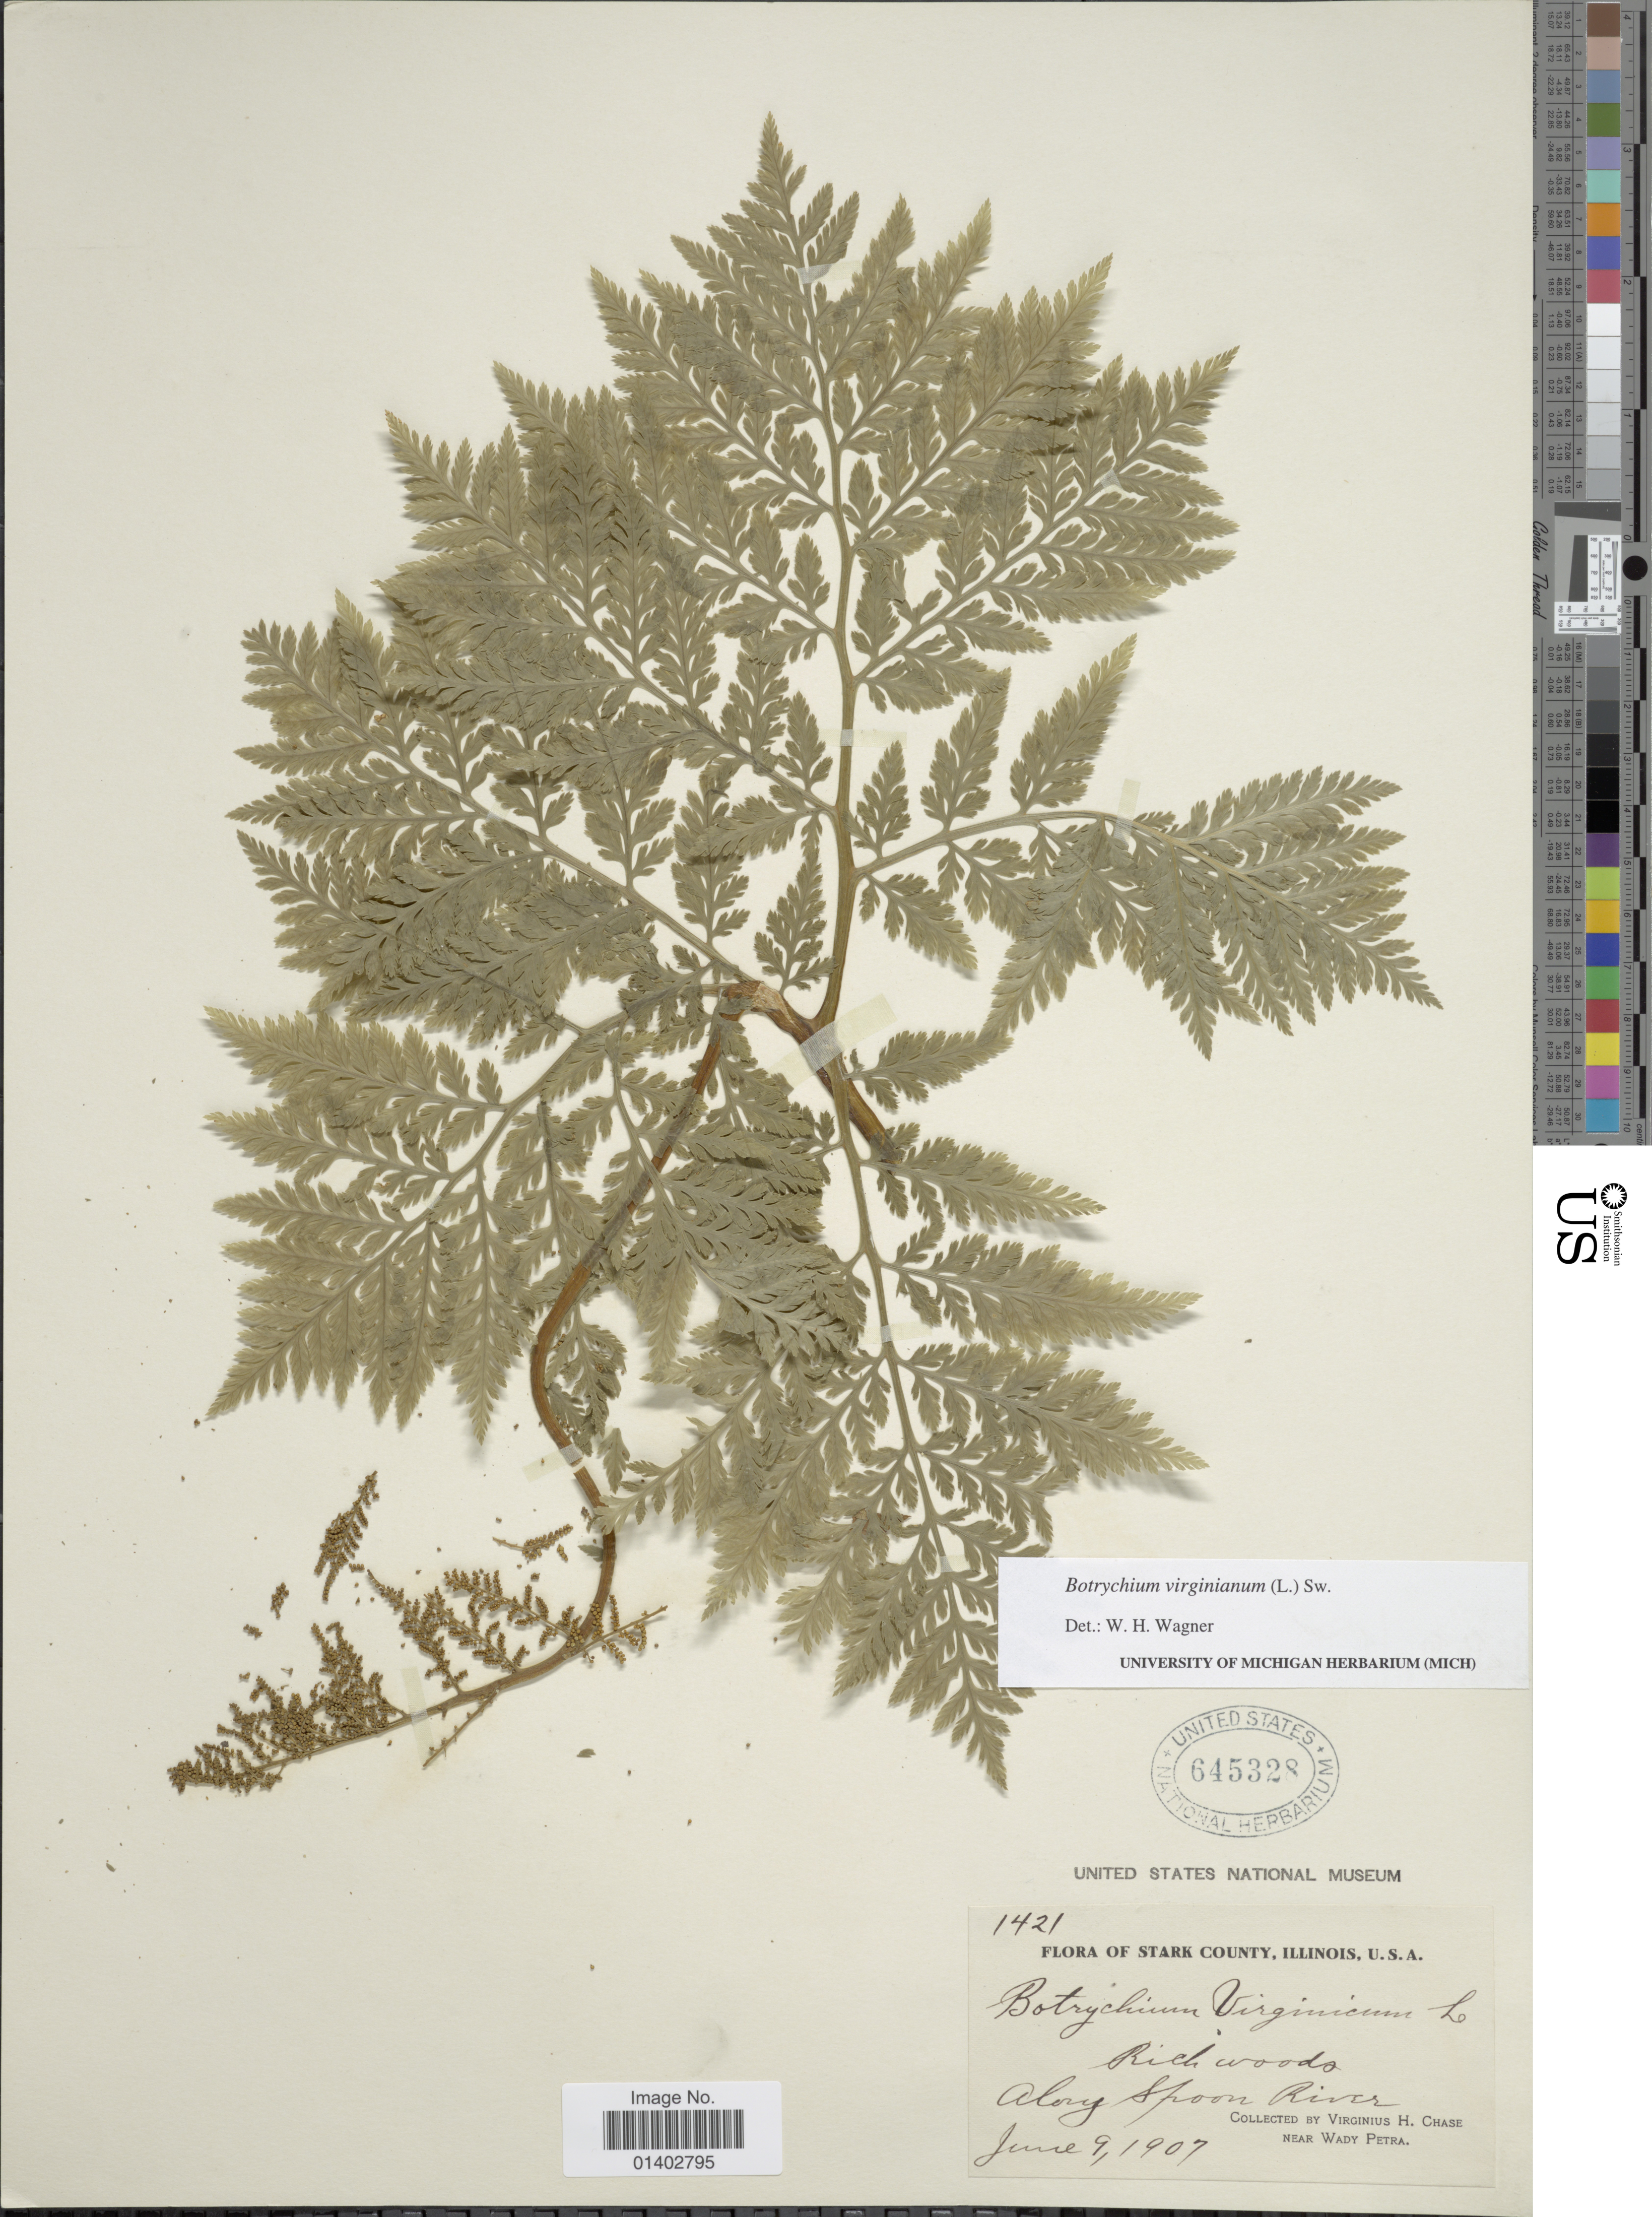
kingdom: Plantae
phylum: Tracheophyta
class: Polypodiopsida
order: Ophioglossales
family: Ophioglossaceae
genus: Botrychium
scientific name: Botrychium virginianum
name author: (L.) Sw.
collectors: V. H. Chase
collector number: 1421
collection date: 1907-06-09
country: United States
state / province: Illinois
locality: Stark County, Along spoon River, near Wady Petra.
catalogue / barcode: US 645328